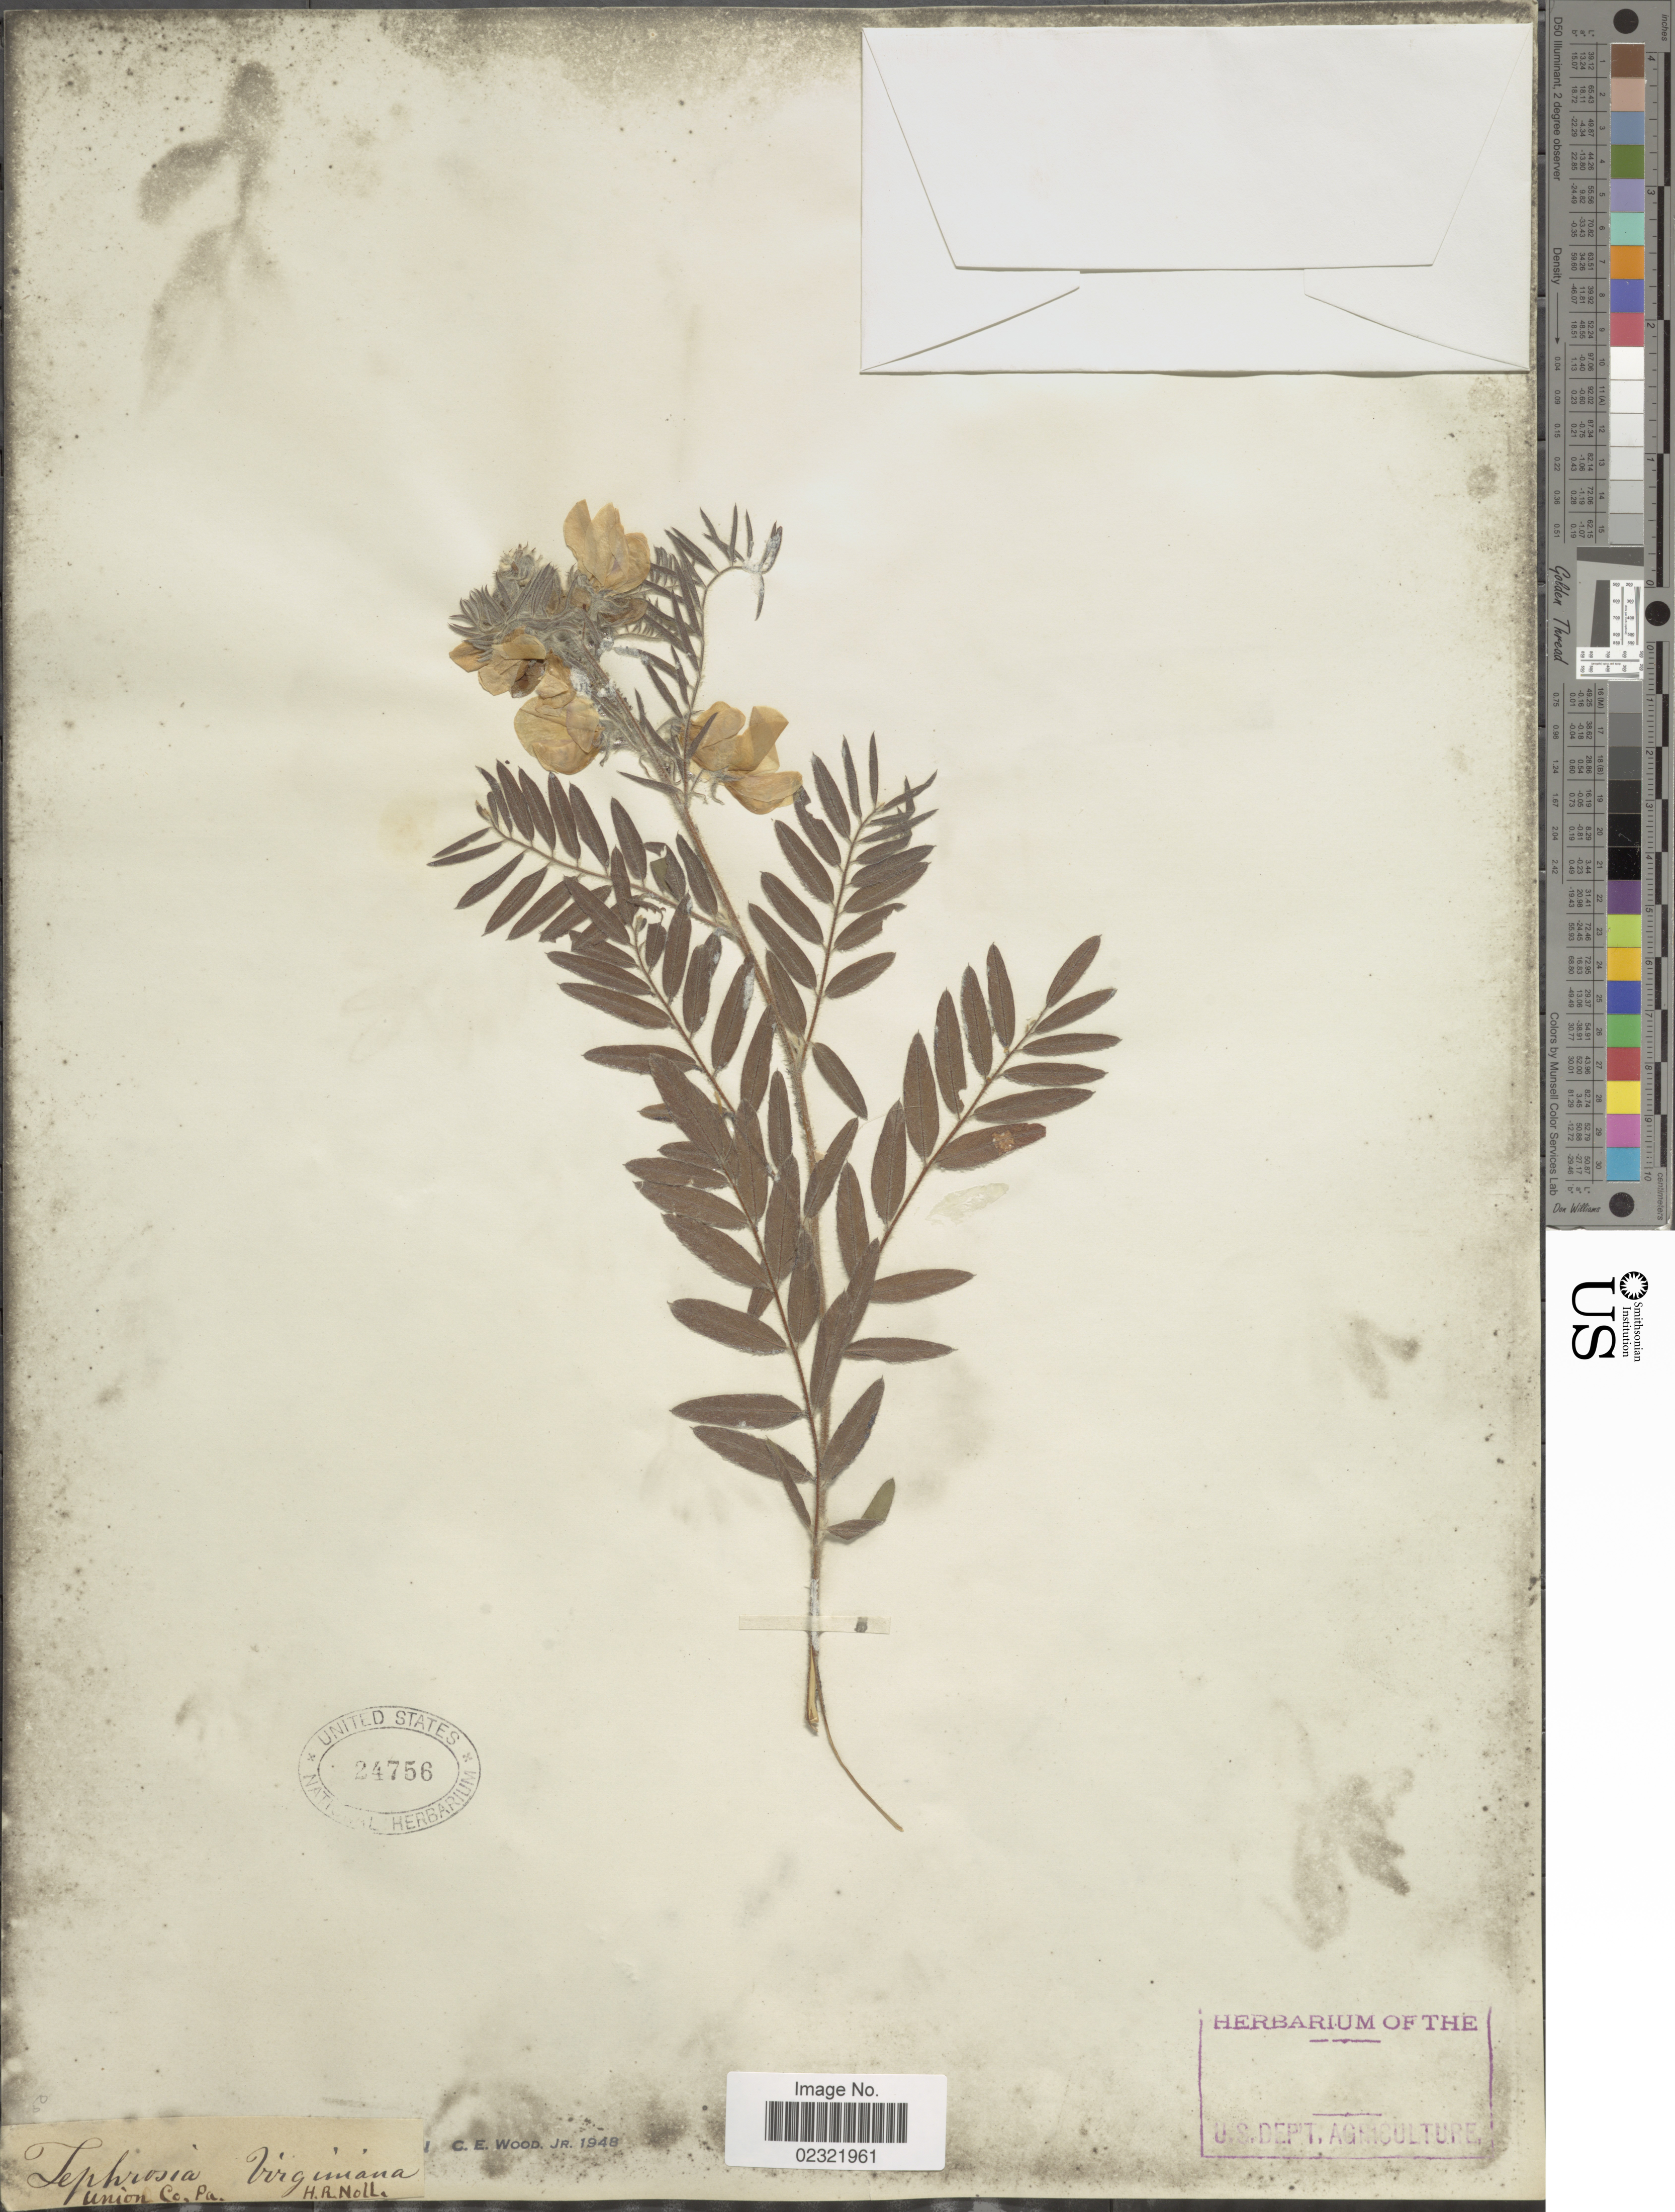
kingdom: Plantae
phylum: Tracheophyta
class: Magnoliopsida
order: Fabales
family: Fabaceae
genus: Tephrosia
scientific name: Tephrosia virginiana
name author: (L.) Pers.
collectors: H. Noll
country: United States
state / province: Pennsylvania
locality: Union Co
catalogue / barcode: US 24756